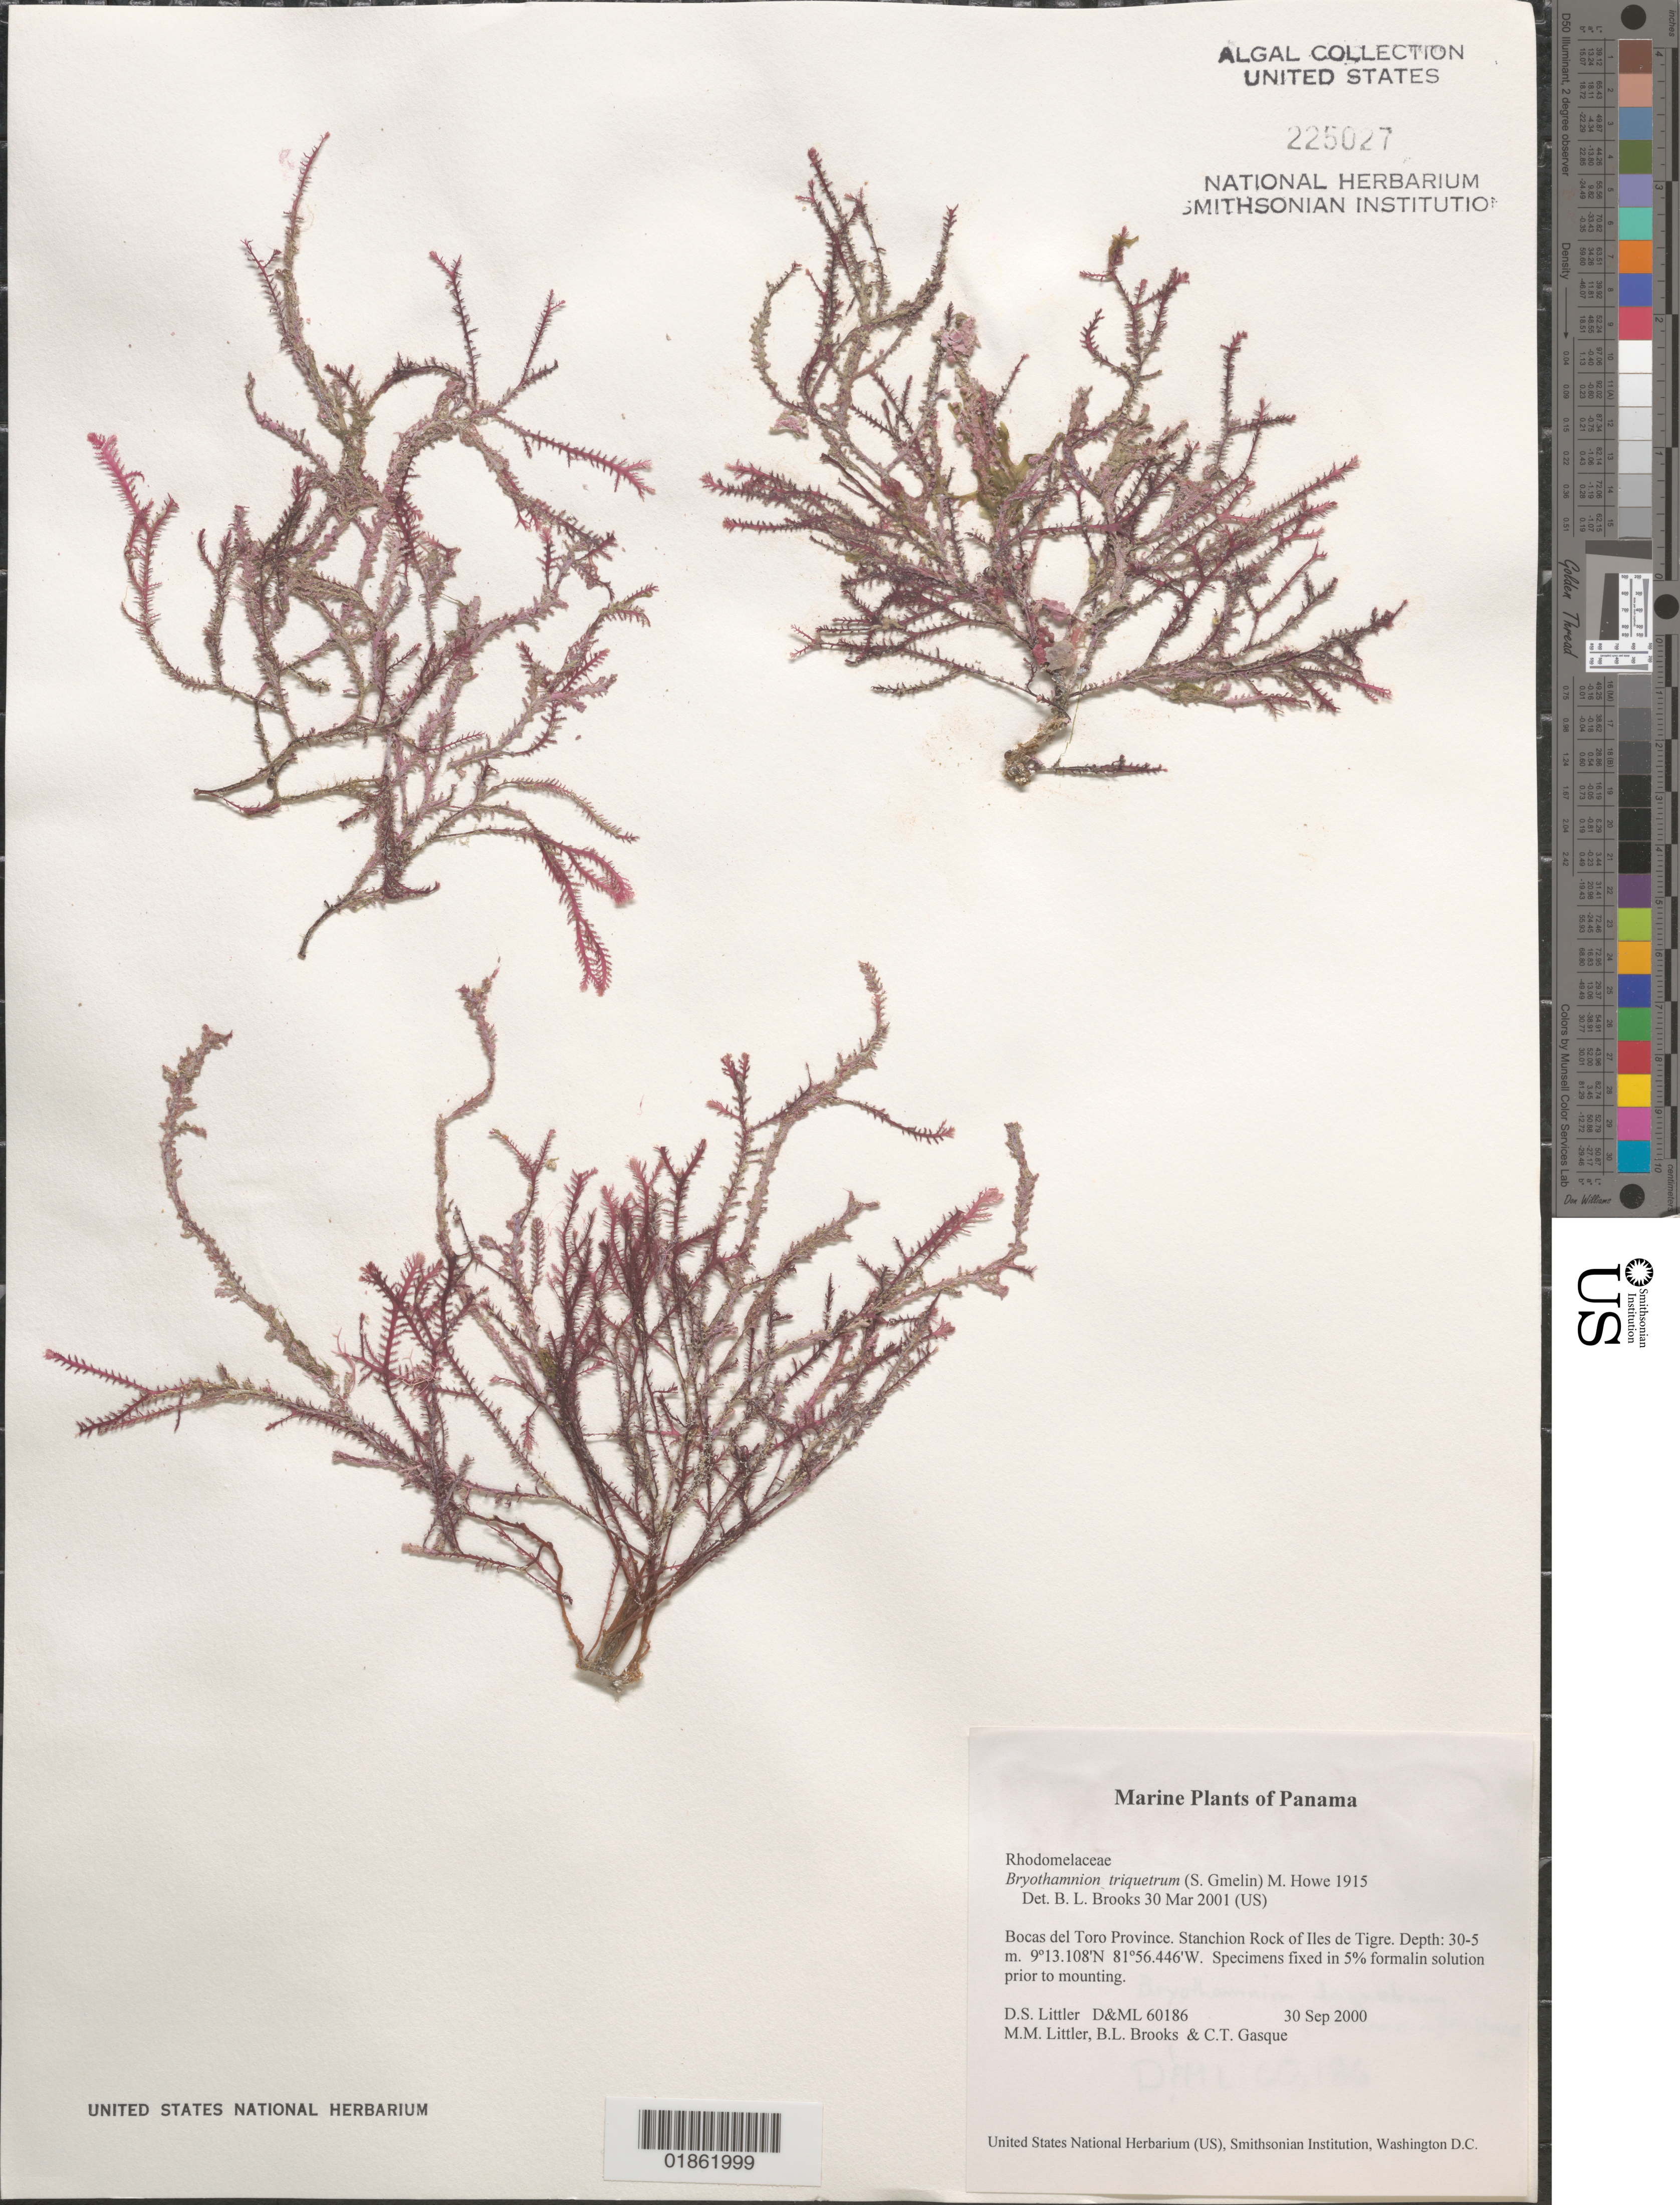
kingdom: Plantae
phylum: Rhodophyta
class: Florideophyceae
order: Ceramiales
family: Rhodomelaceae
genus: Alsidium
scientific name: Alsidium sp.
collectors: D. S. Littler, M. M. Littler & C. Gasque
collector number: D&ML 60186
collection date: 2000-09-30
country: Panama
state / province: Ngöbe-Buglé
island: Tiger Cays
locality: Tiger Rocks. Stanchion Rock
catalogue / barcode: US 225027